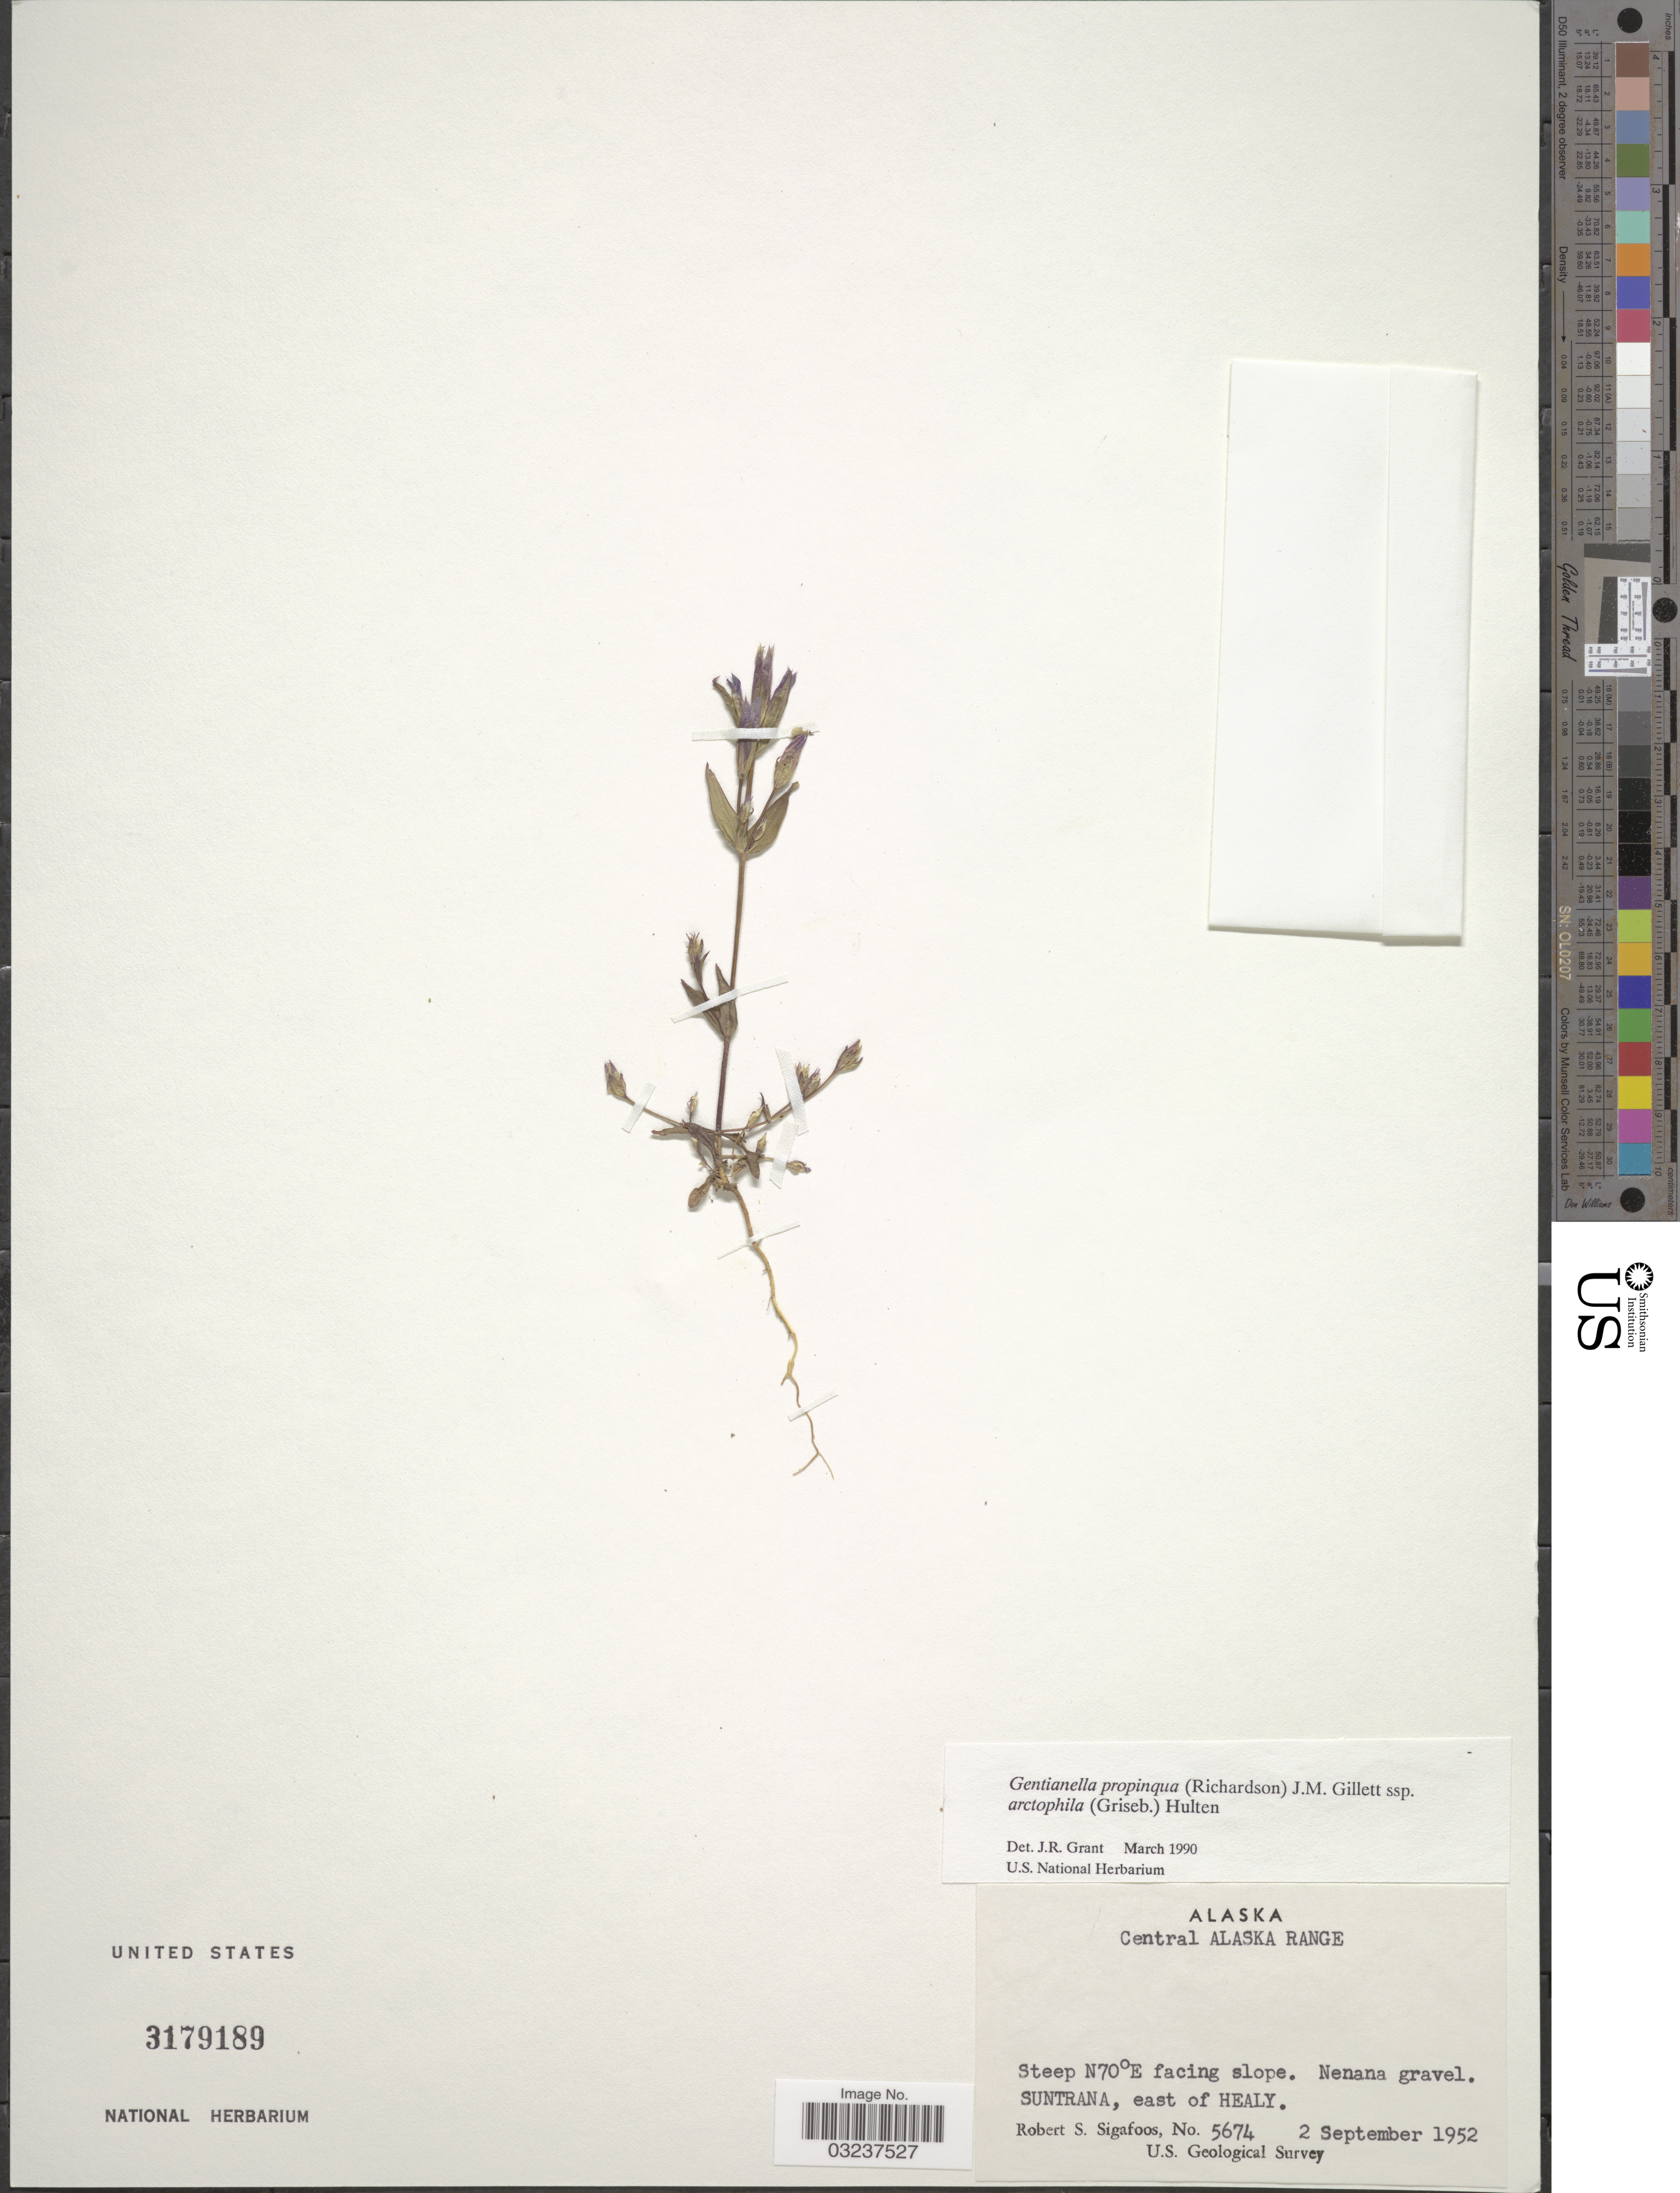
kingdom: Plantae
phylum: Tracheophyta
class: Magnoliopsida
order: Gentianales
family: Gentianaceae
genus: Gentianella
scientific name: Gentianella propinqua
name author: (Richardson) J.M. Gillett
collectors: R. Sigafoos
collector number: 5674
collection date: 1952-09-02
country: United States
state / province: Alaska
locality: Central Alaska Range, Steep N70°E facing slope. Nenana gravel. Suntrana, east of Healy.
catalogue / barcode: US 3179189